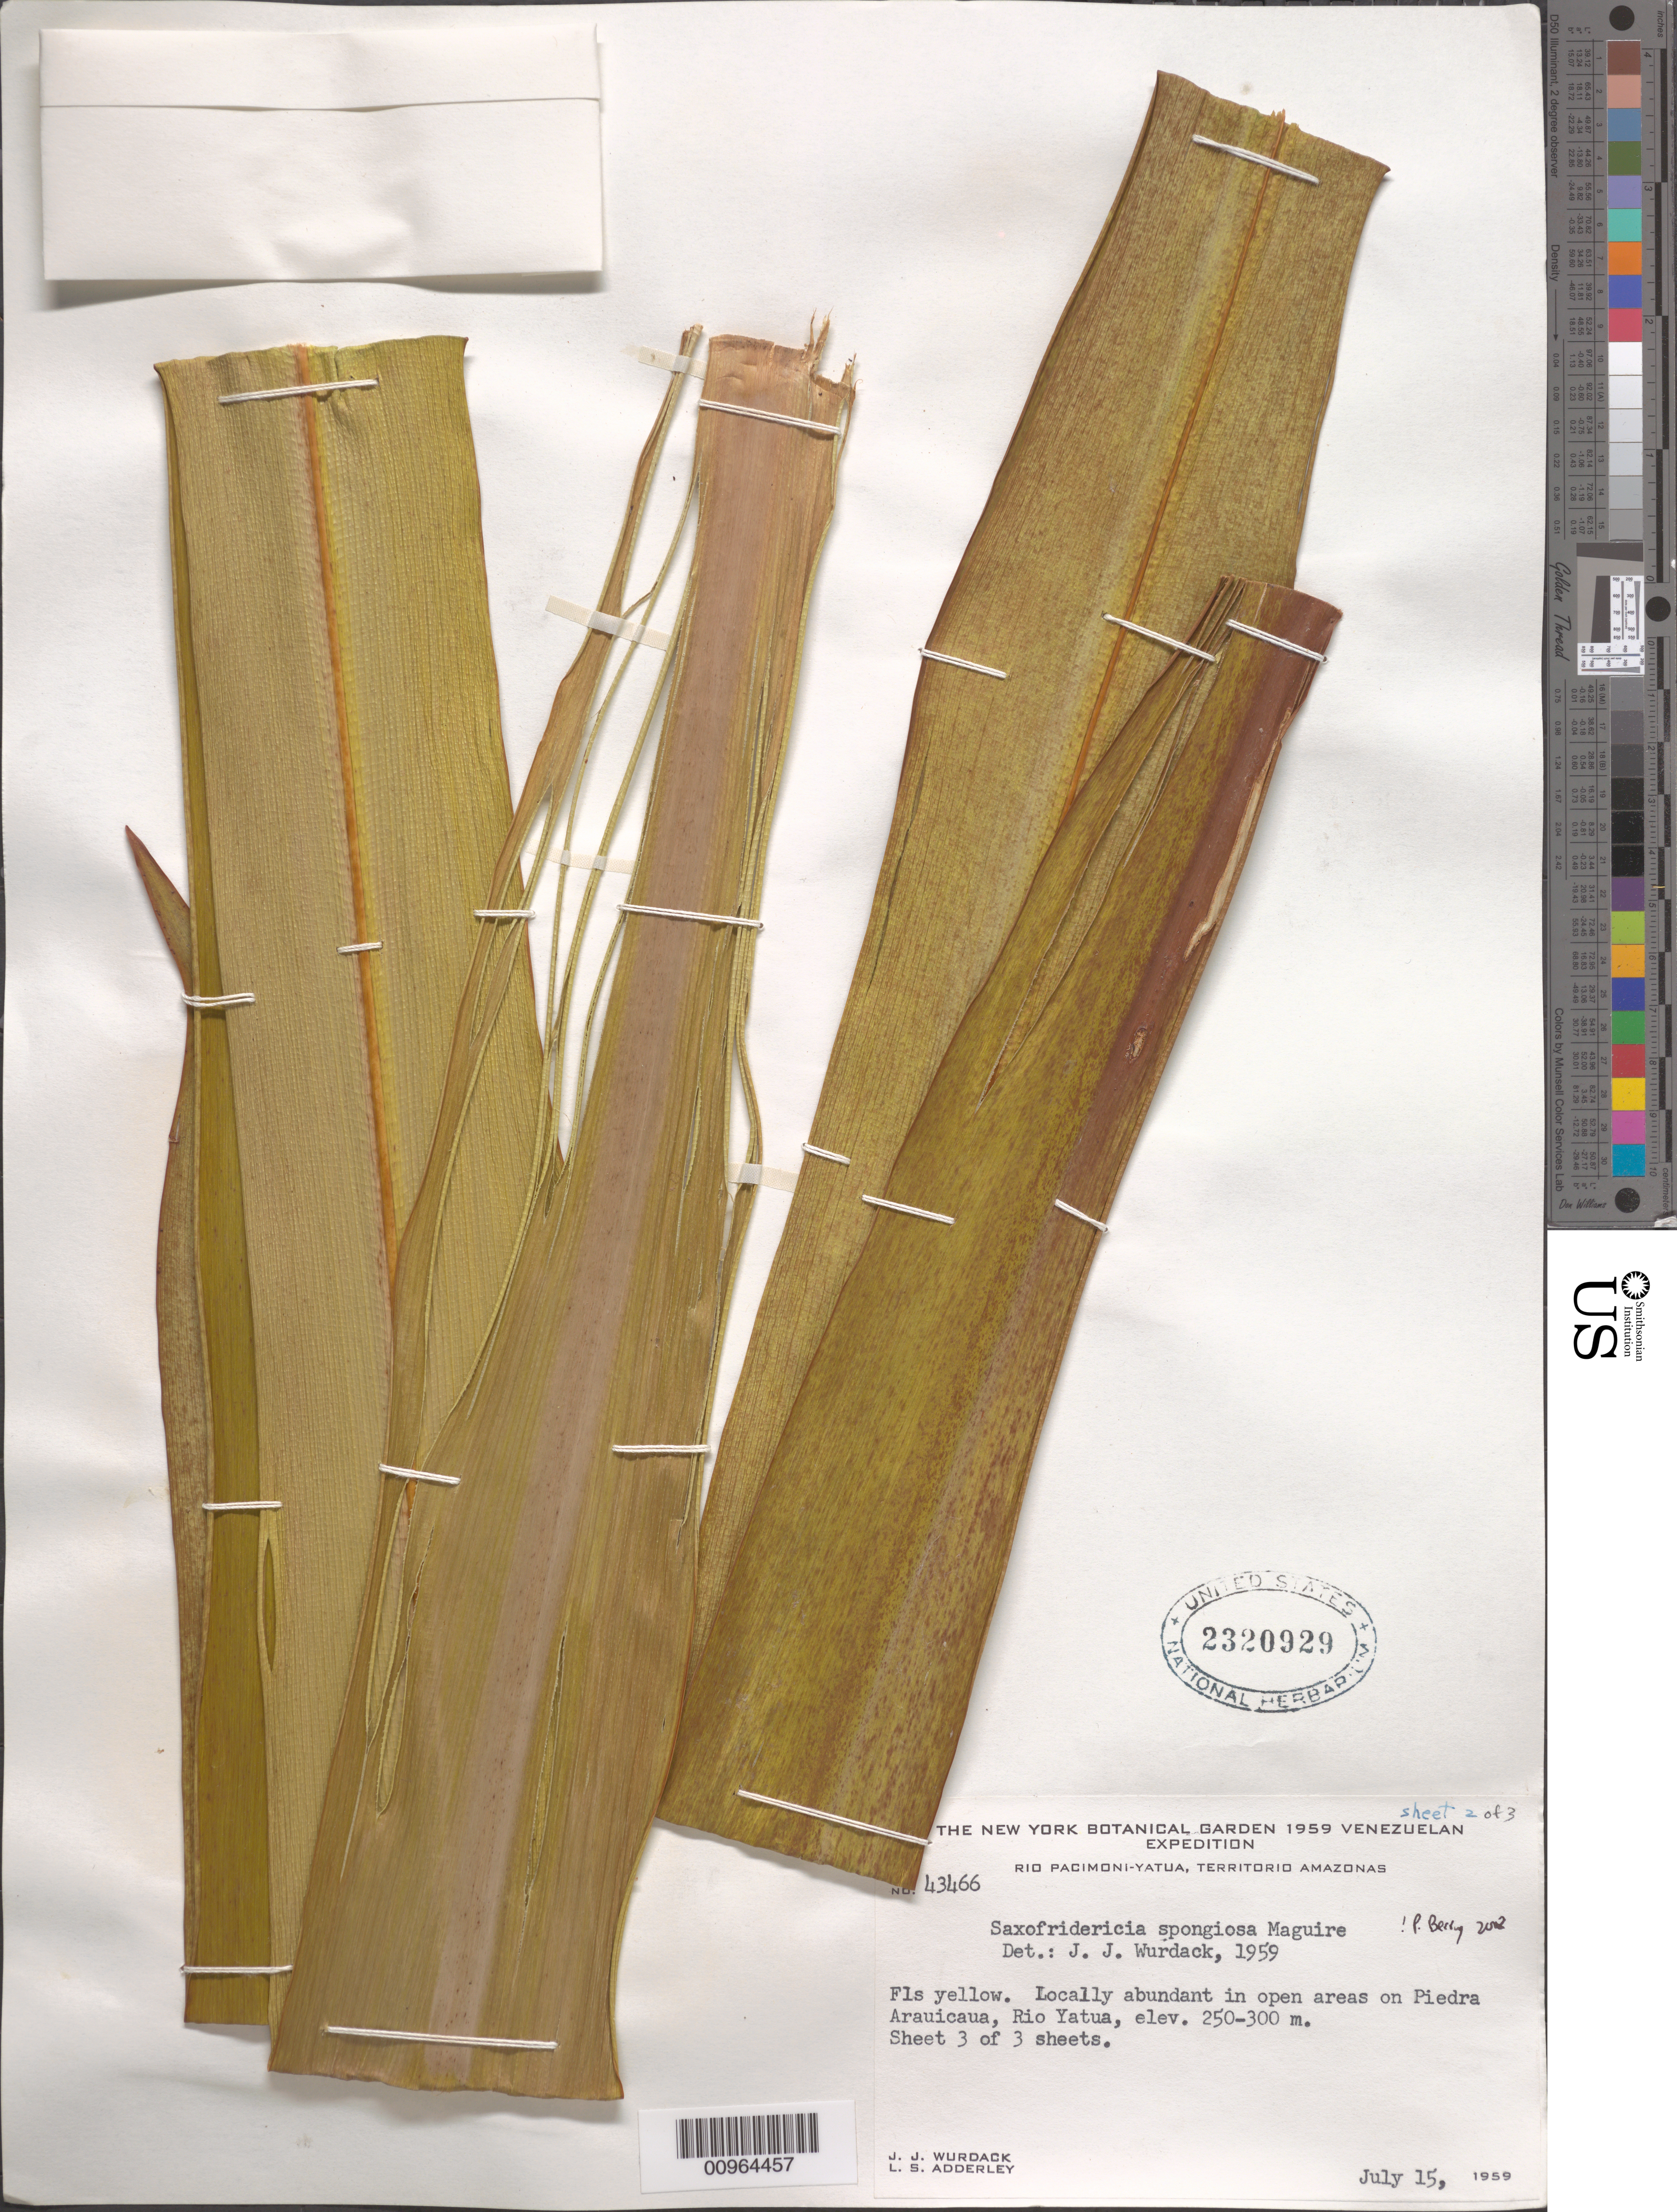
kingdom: Plantae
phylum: Tracheophyta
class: Liliopsida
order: Poales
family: Rapateaceae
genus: Saxofridericia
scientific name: Saxofridericia spongiosa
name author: Maguire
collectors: J. J. Wurdack & L. S. Adderley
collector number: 43466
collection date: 1959-07-15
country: Venezuela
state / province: Amazonas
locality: Rio Pacimoni-Yatua, Territorio Amazonas. On Piedra Arauicaua, Rio Yatua.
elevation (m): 250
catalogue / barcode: US 2320929